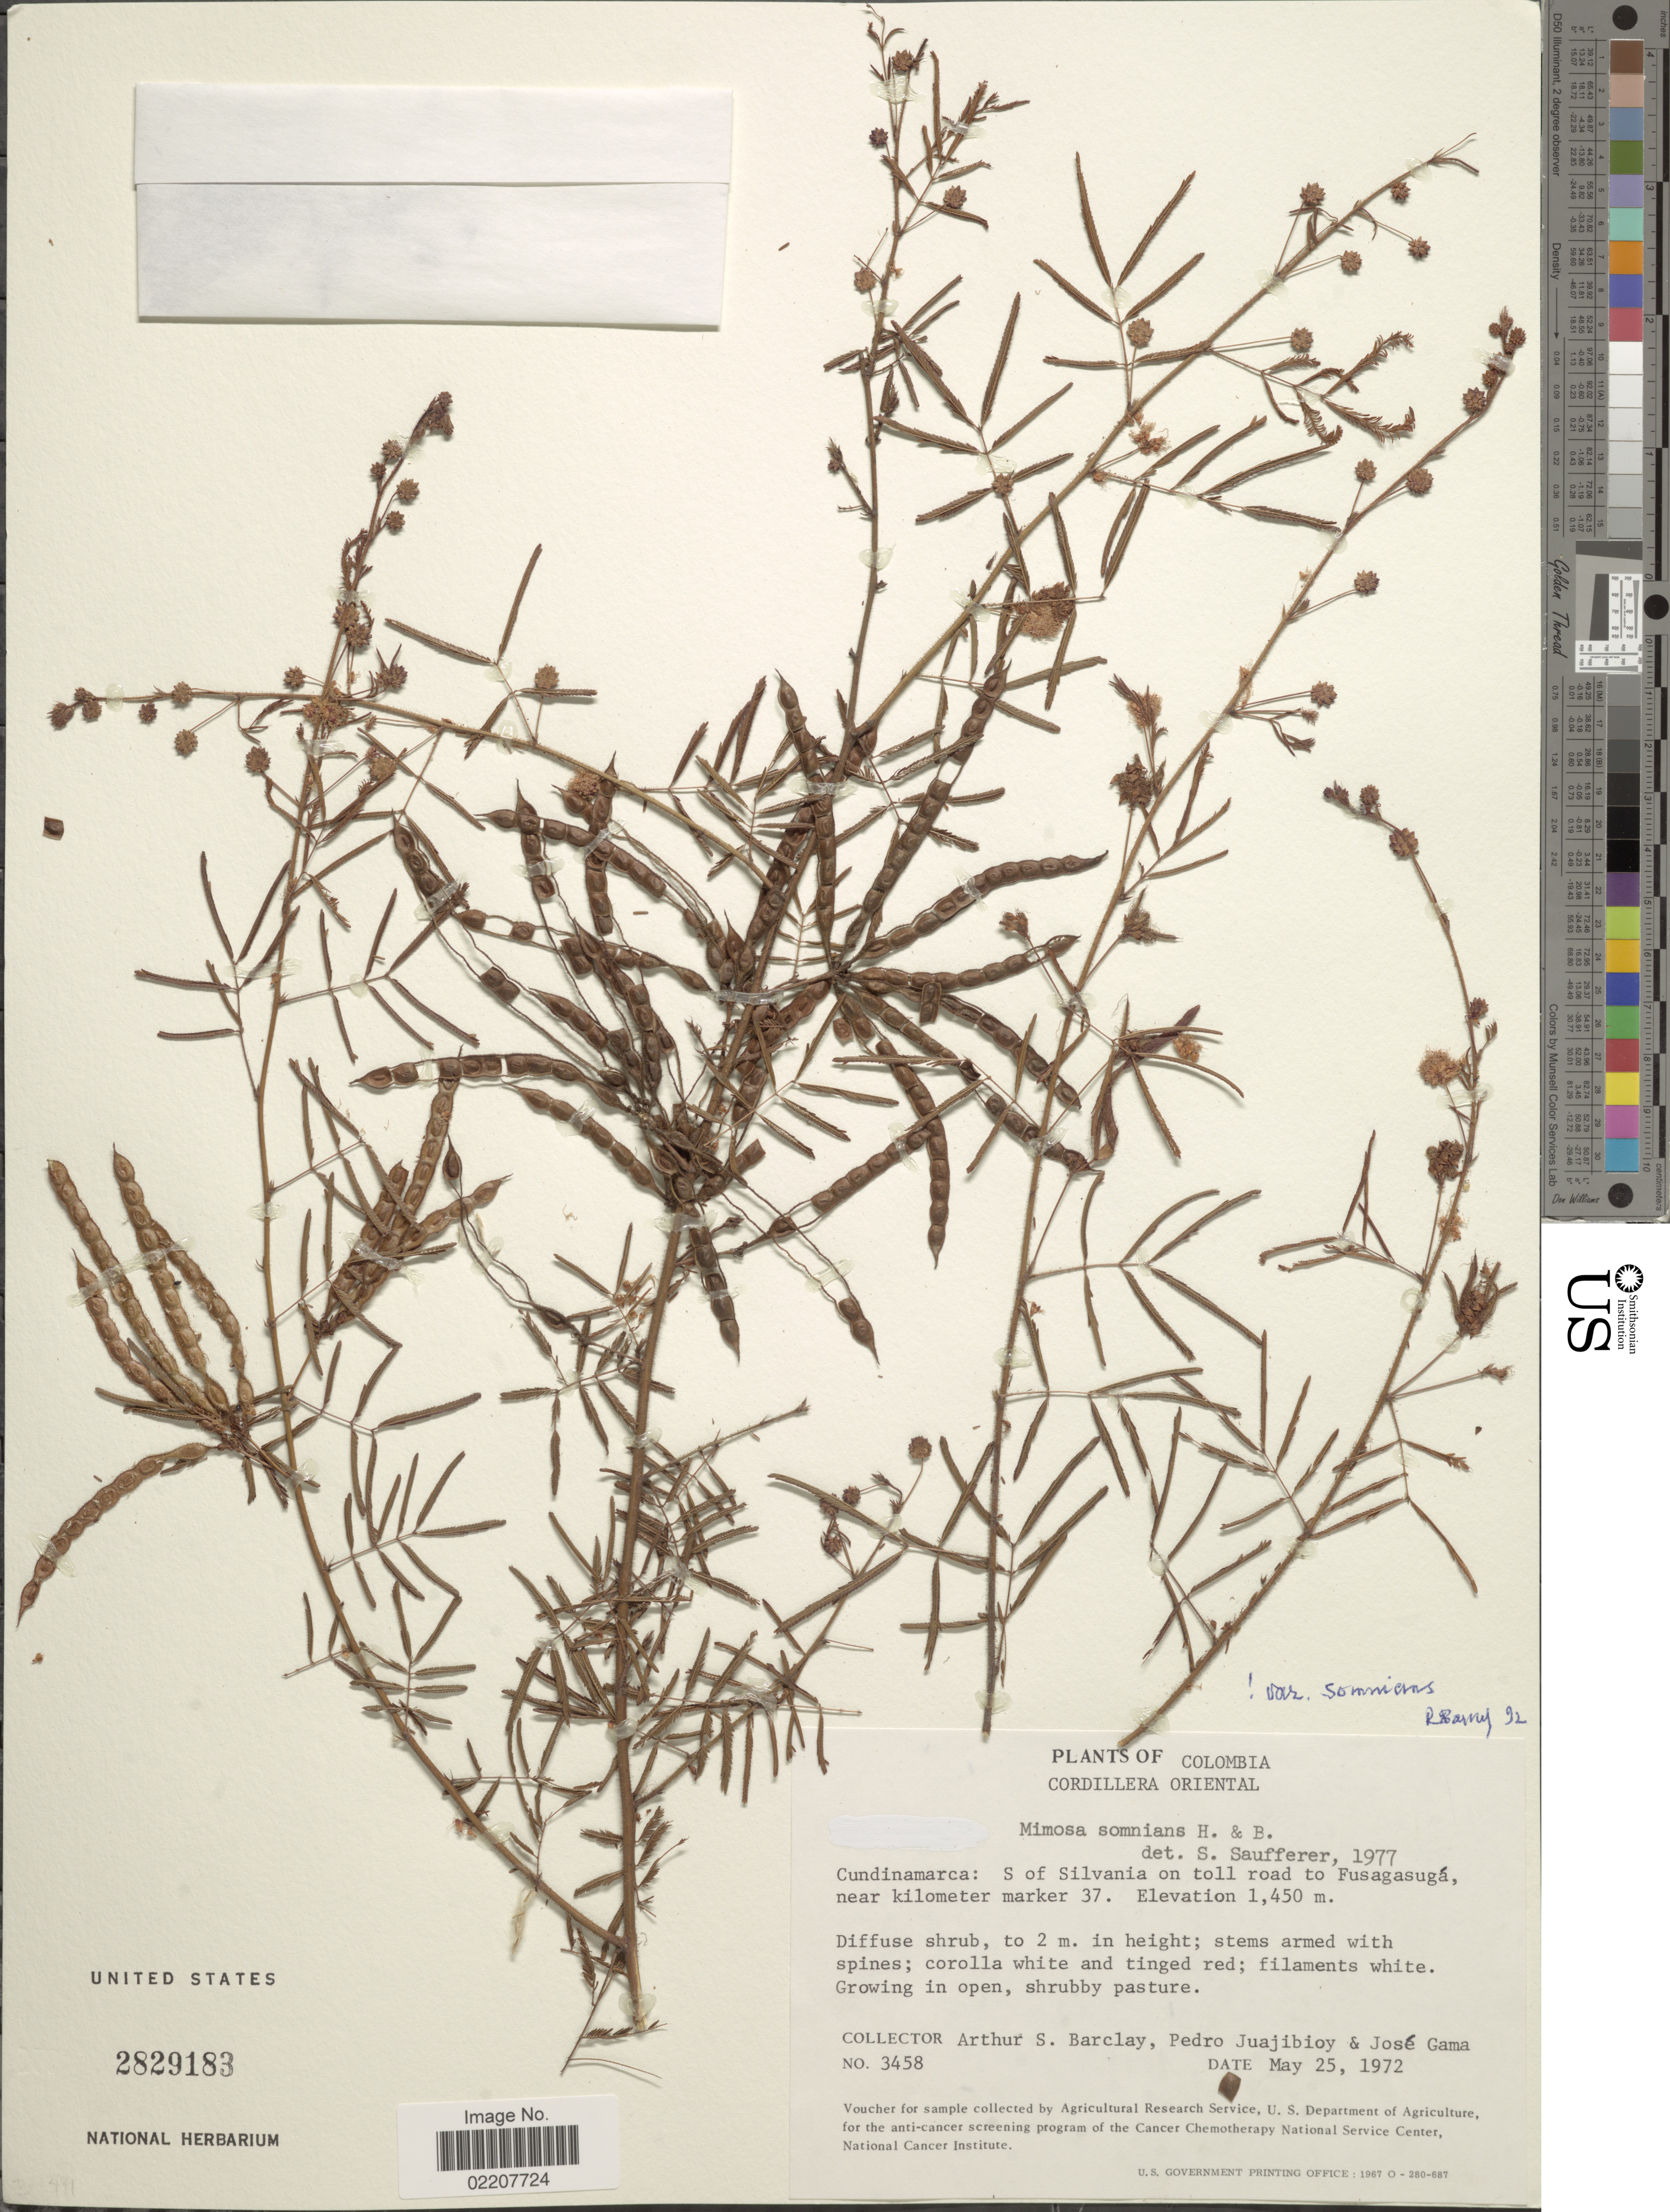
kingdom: Plantae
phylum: Tracheophyta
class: Magnoliopsida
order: Fabales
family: Fabaceae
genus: Mimosa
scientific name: Mimosa somnians var. somnians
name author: Humb. & Bonpl. ex Willd.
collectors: A. S. Barclay, P. Juajibioy & J. Gama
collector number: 3458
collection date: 1972-05-25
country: Colombia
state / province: Cundinamarca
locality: Cordillera Oriental, 2 of Silvania on toll road to Fusagasuga near kilometer marker 37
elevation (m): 1450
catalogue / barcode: US 2829183